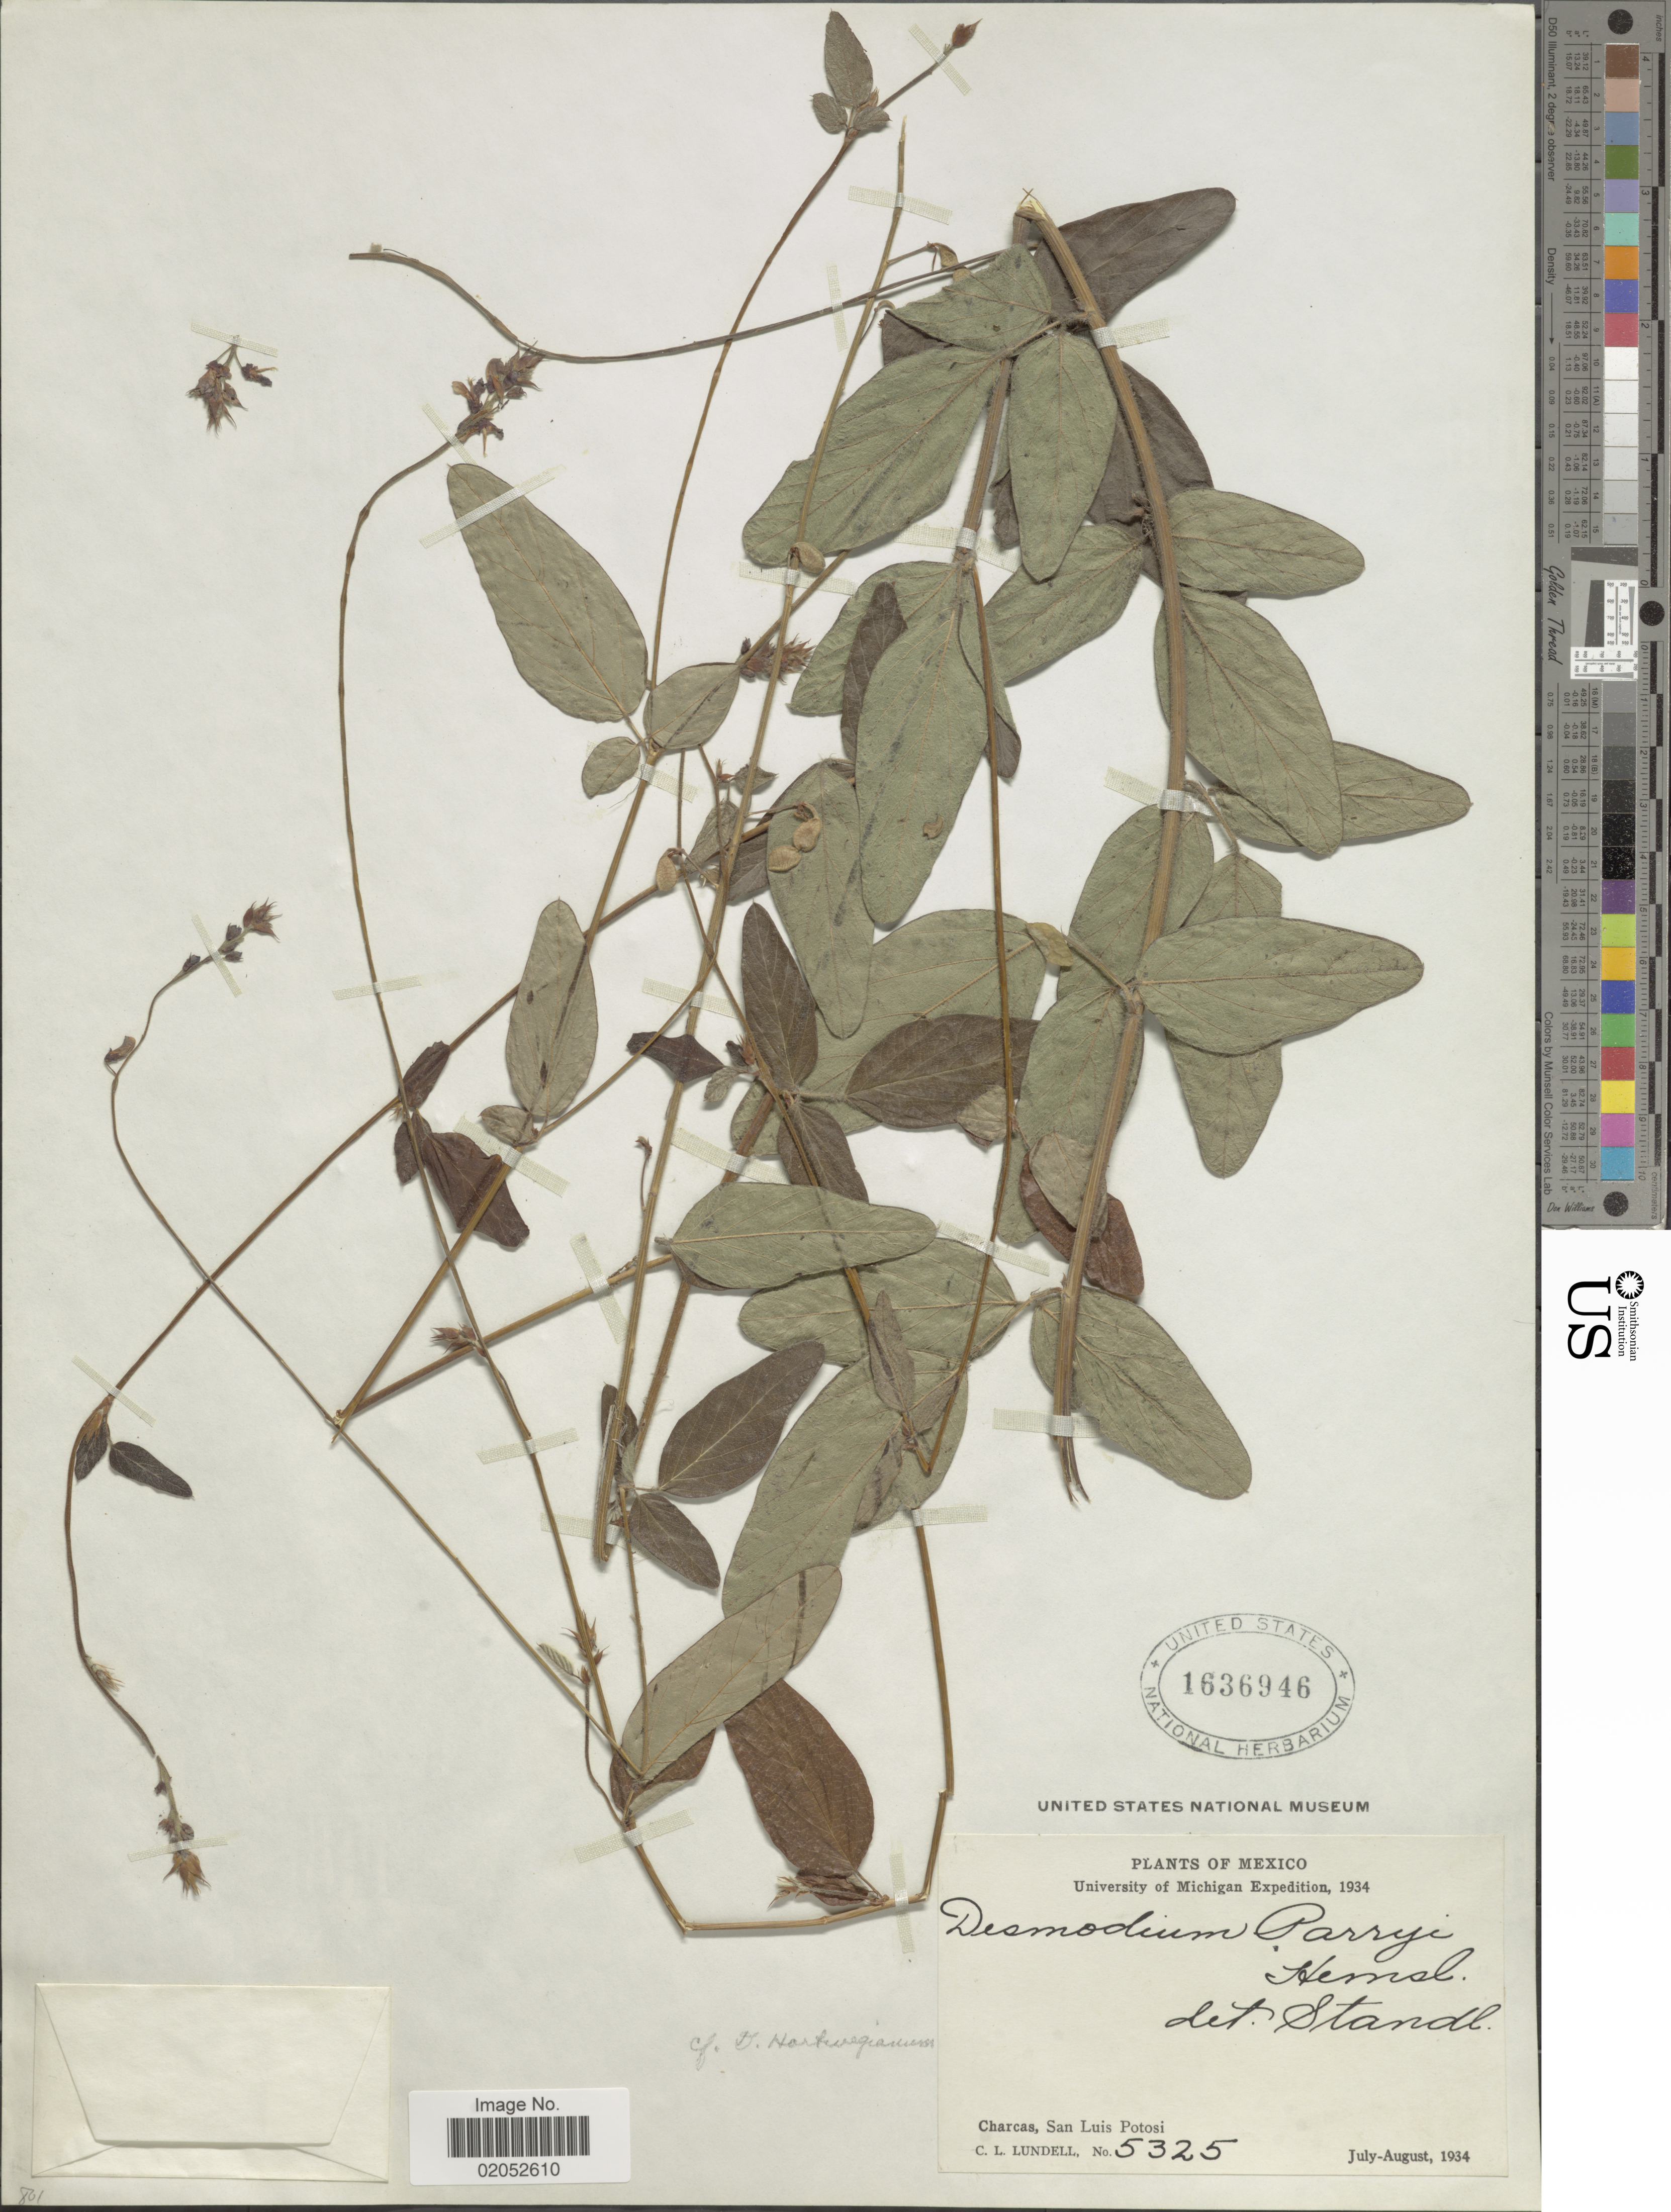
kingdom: Plantae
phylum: Tracheophyta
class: Magnoliopsida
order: Fabales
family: Fabaceae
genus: Desmodium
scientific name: Desmodium parryi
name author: Hemsl.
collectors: C. L. Lundell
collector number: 5325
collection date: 1934-07/1934-08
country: Mexico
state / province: San Luis Potosí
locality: Charcas, San Luis Potosi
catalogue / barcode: US 1636946